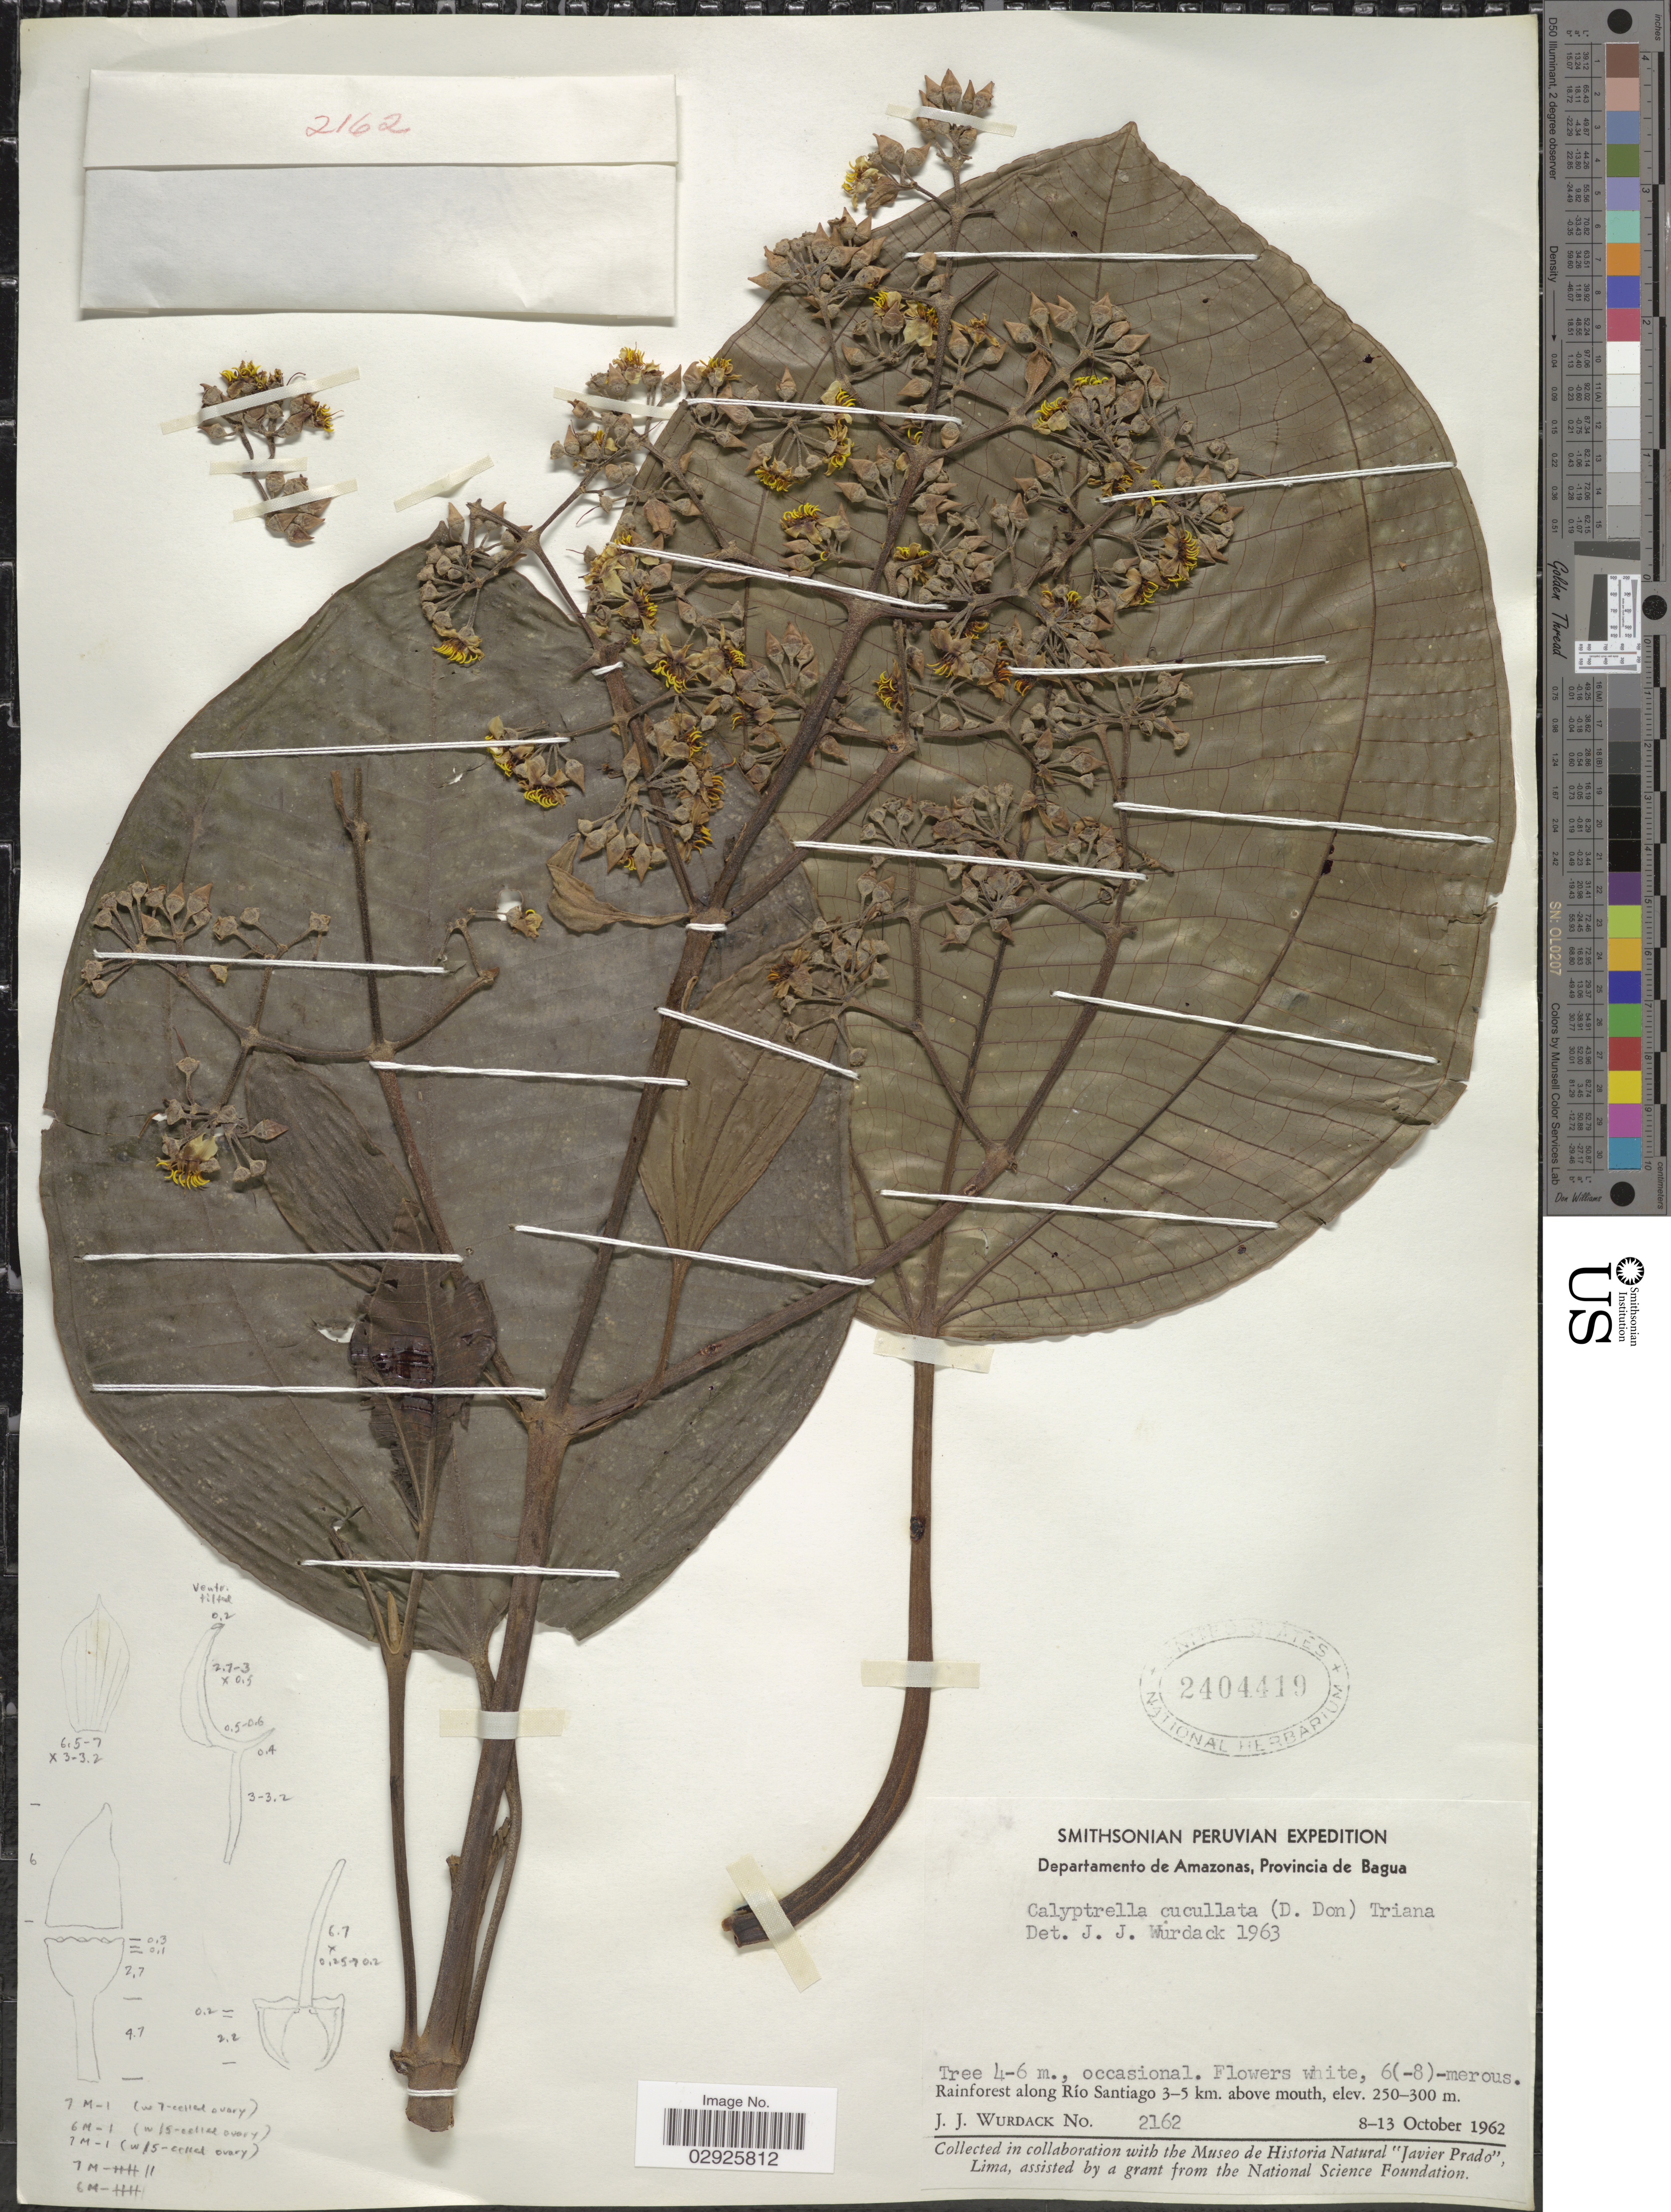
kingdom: Plantae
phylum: Tracheophyta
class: Magnoliopsida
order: Myrtales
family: Melastomataceae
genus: Graffenrieda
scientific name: Graffenrieda cucullata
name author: (Triana) L.O. Williams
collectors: J. J. Wurdack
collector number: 2162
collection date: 1962-10-08/1962-10-13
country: Peru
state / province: Amazonas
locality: Departamento de Amazonas, Provincia de Bagua. Rainforest along Río Santiago 3-5 km. above mouth.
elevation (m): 250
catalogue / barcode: US 2404419